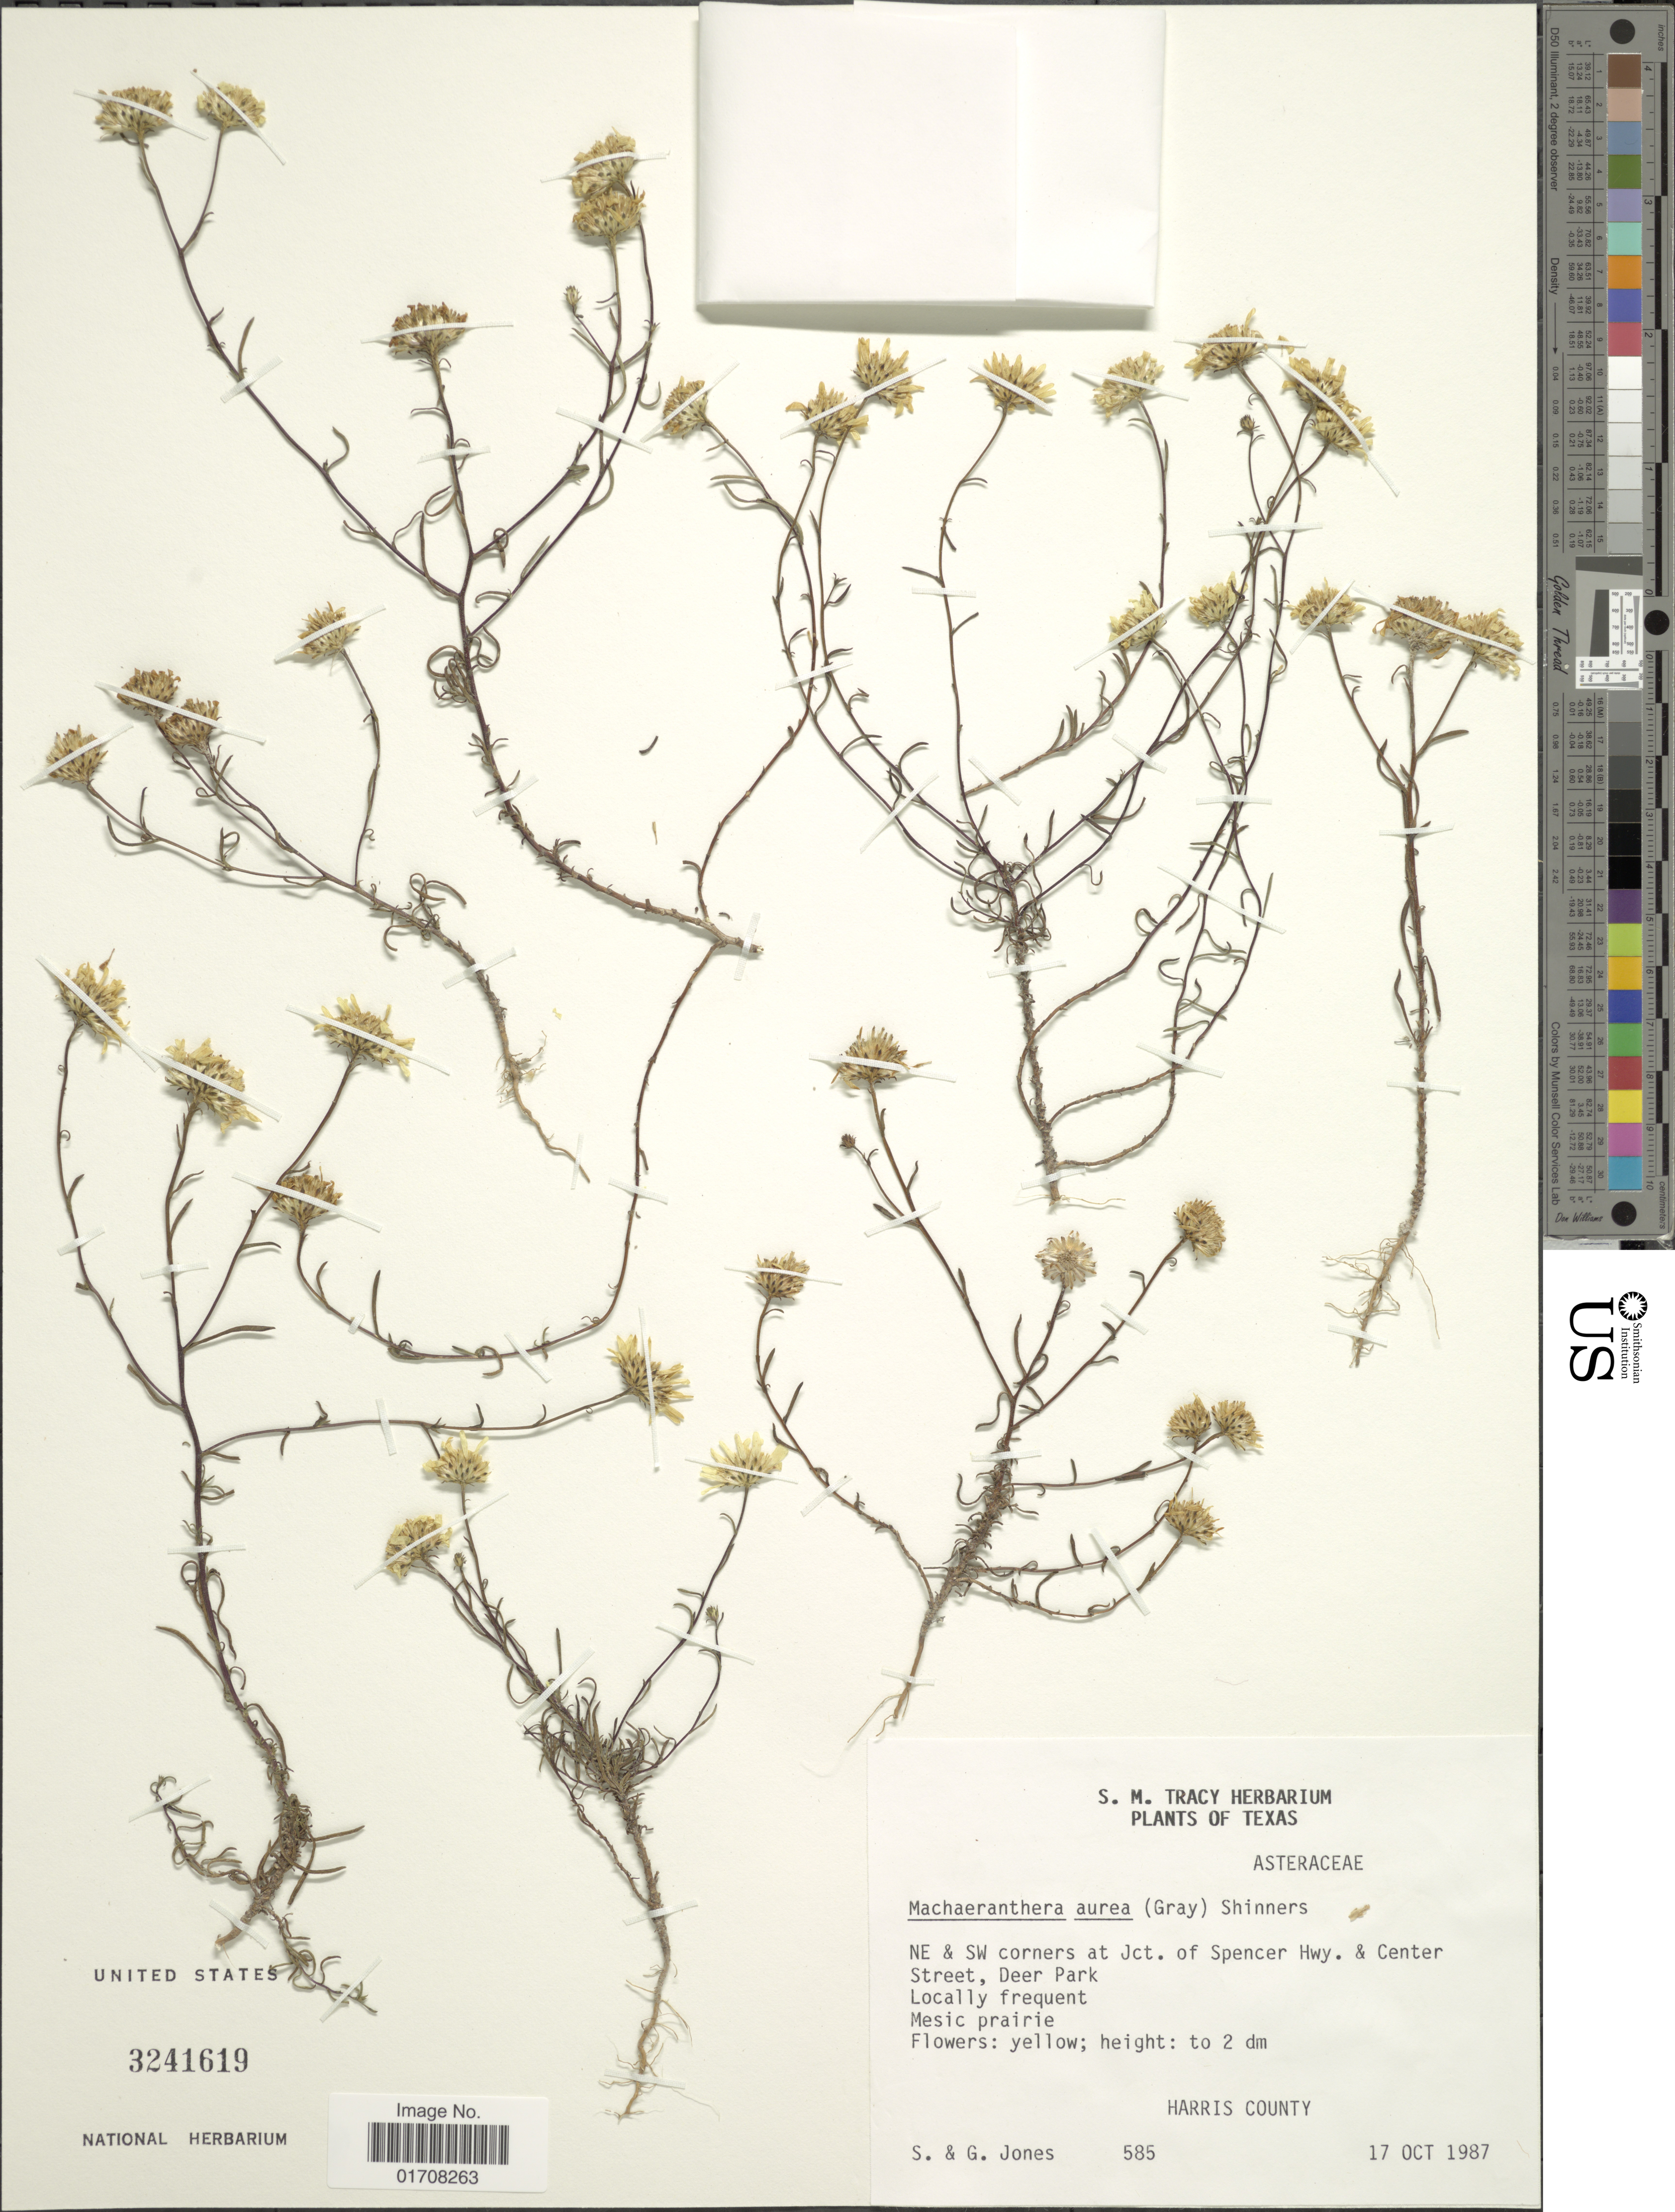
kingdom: Plantae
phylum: Tracheophyta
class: Magnoliopsida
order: Asterales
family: Asteraceae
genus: Machaeranthera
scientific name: Machaeranthera aurea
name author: (A. Gray) Shinners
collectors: S. Jones & G. Jones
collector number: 585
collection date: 1987-10-17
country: United States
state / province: Texas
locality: NE & SW corners at Jct. of Spencer Hwy. & Center Street, Deer Park, Harris County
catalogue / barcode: US 3241619